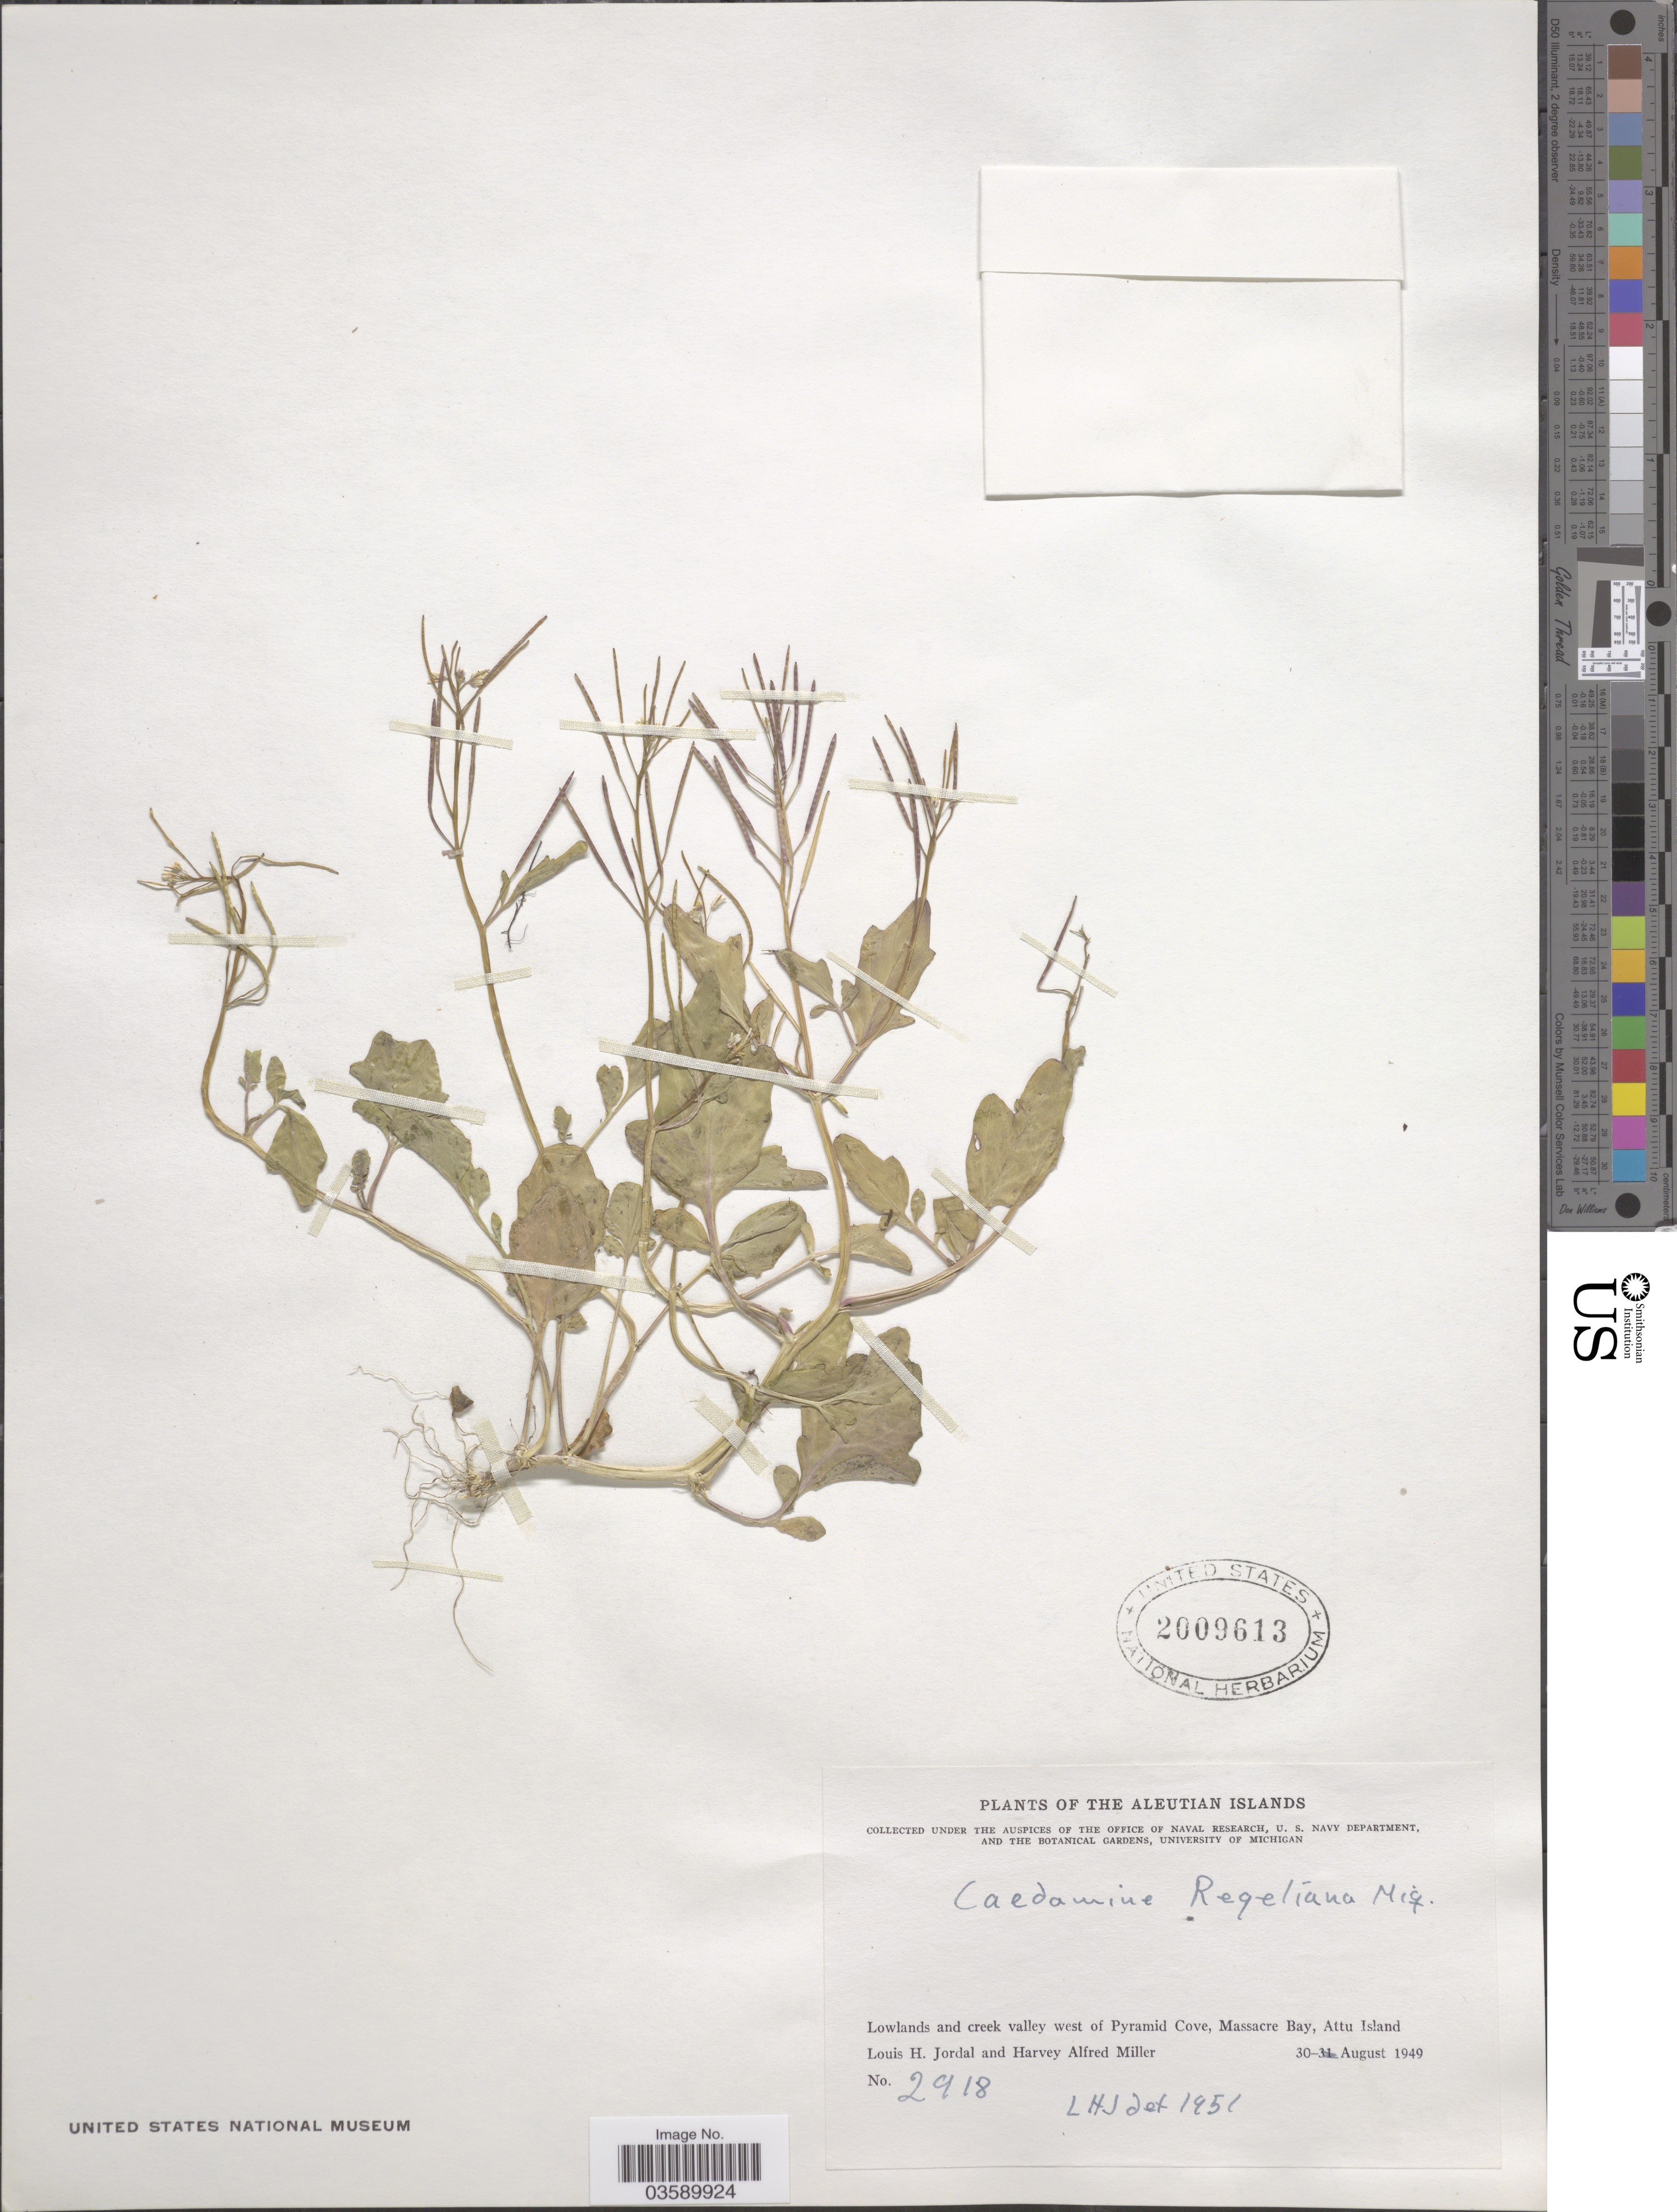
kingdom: Plantae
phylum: Tracheophyta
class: Magnoliopsida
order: Brassicales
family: Brassicaceae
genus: Cardamine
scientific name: Cardamine regeliana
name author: Miq.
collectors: L. Jordal & H. A. Miller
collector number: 2918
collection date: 1949-08-30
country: United States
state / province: Alaska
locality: Aleutian Islands. Lowlands and creek valley west of Pyramid Cove, Massacre Bay, Attu Island.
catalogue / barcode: US 2009613